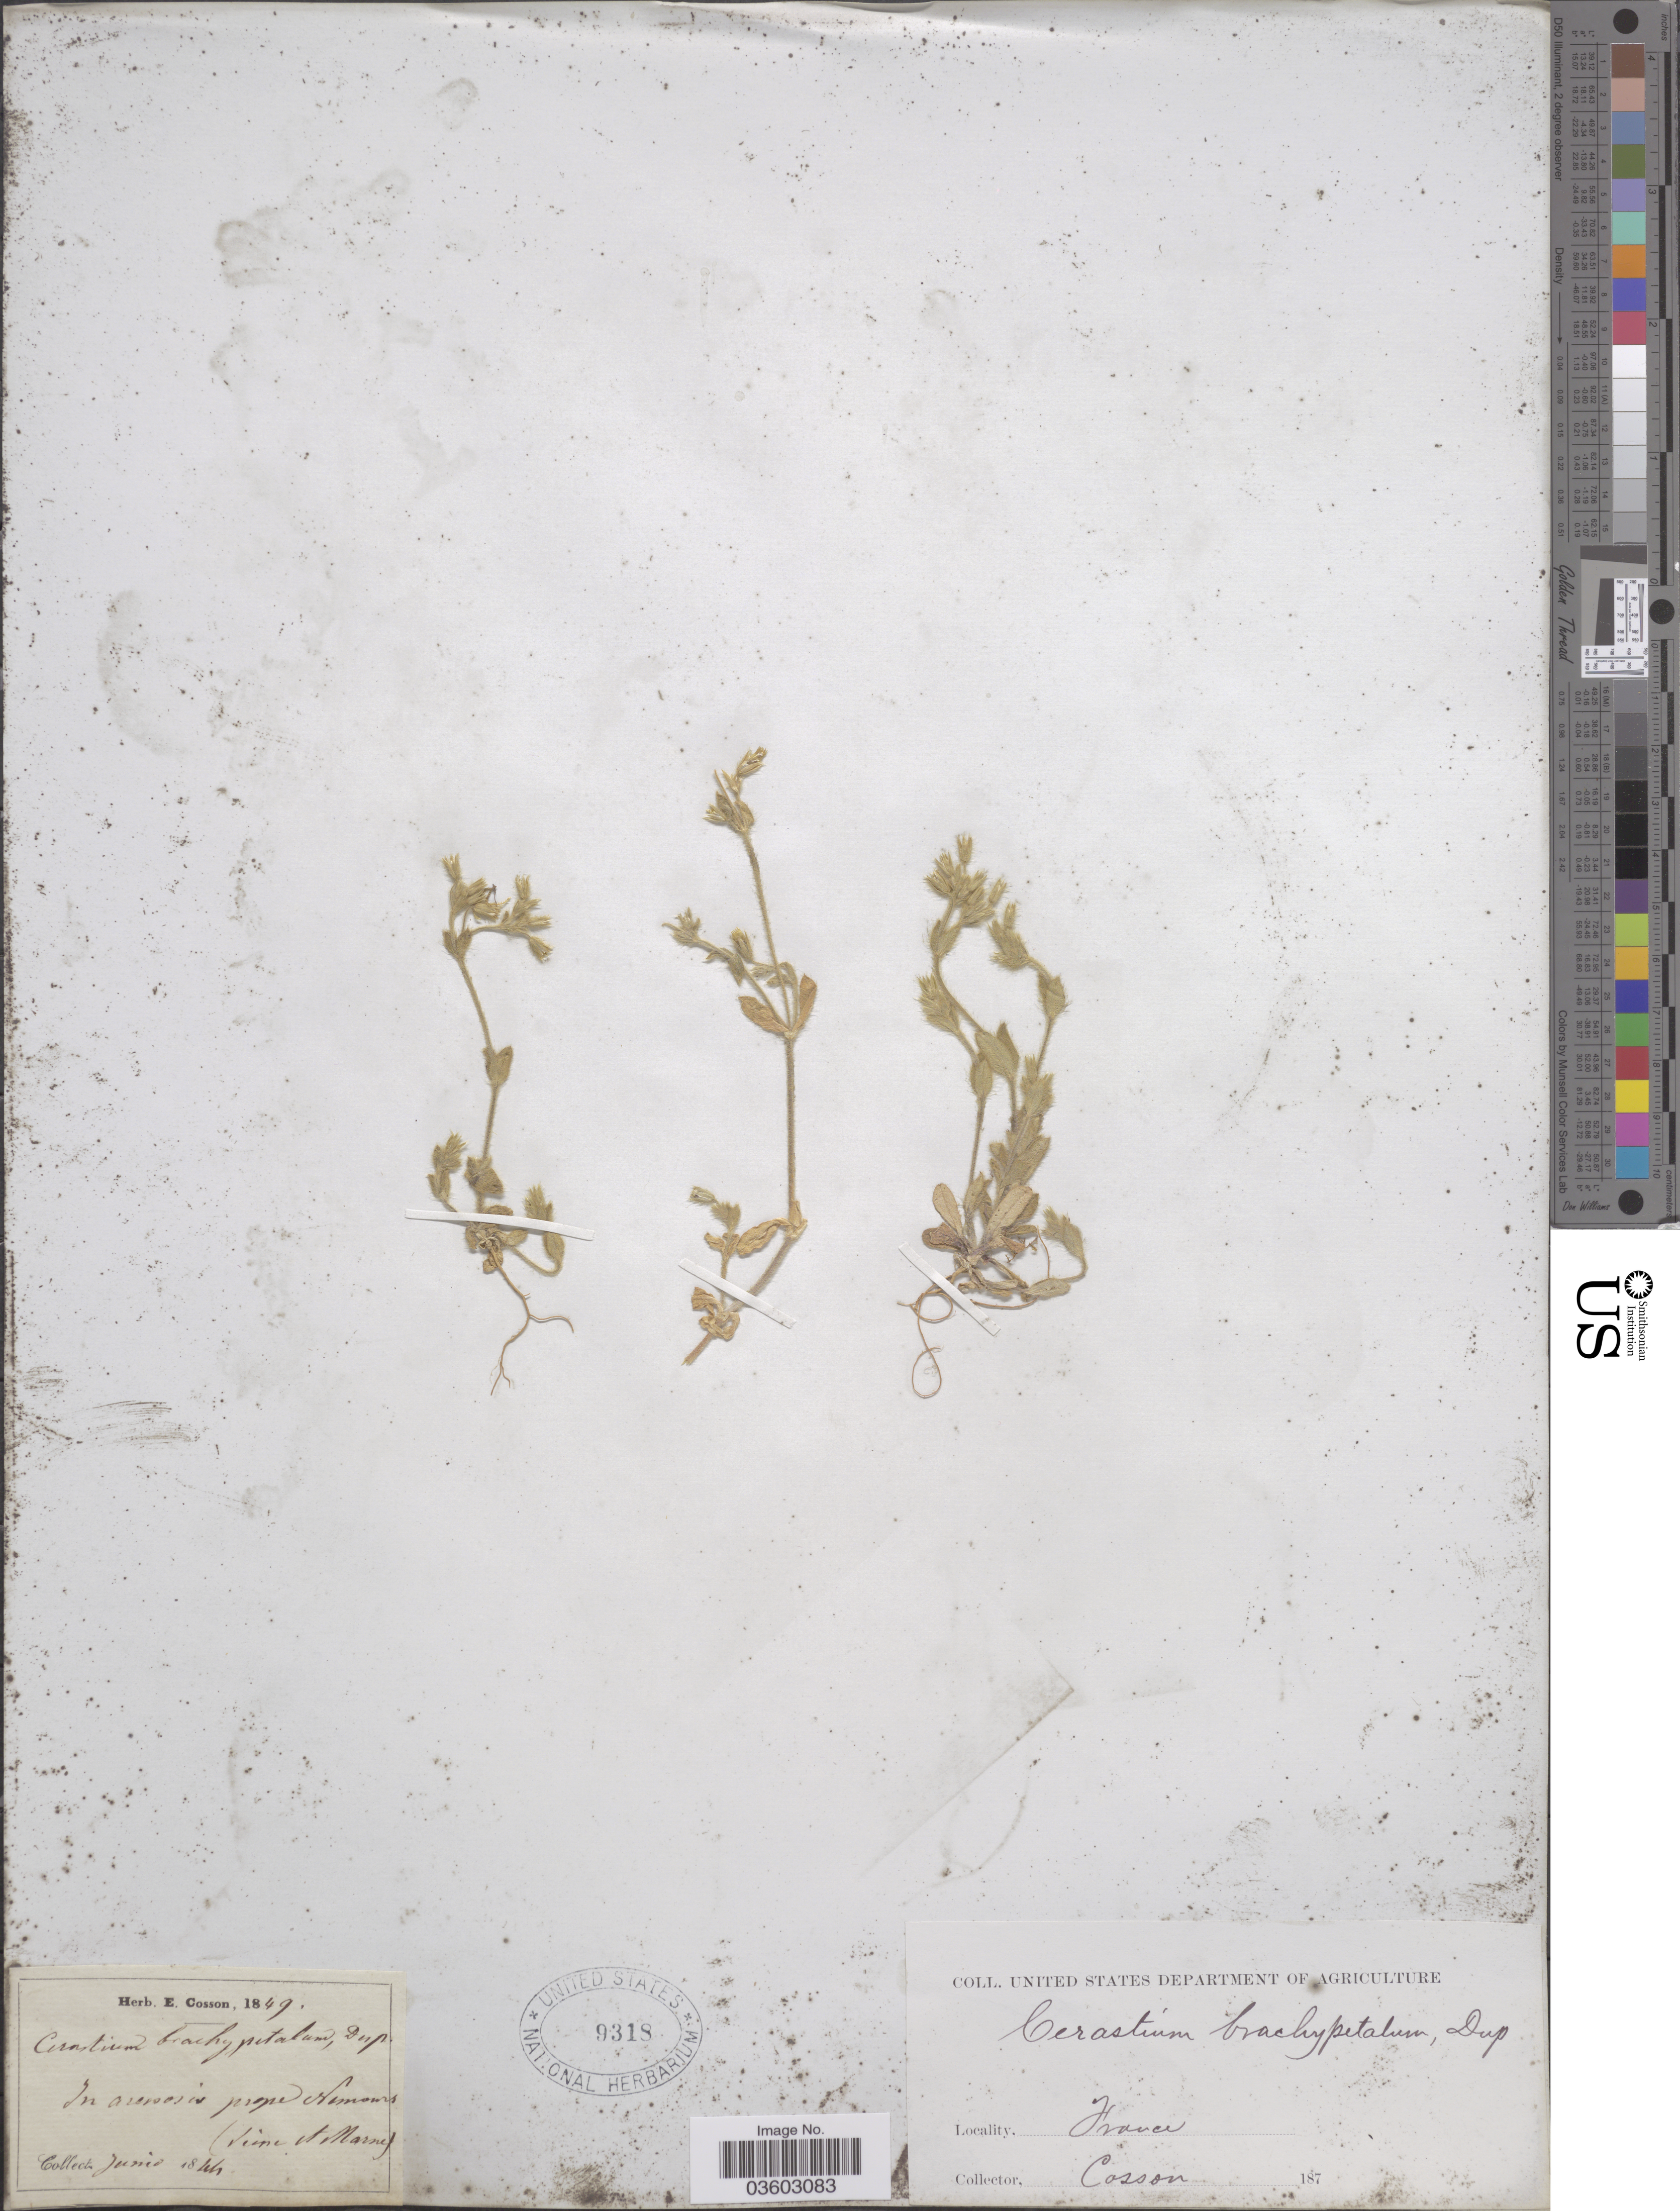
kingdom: Plantae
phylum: Tracheophyta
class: Magnoliopsida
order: Caryophyllales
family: Caryophyllaceae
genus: Cerastium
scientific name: Cerastium brachypetalum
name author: Pers.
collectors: E. Cosson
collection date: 1844-06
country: France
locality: In arenosis prope Nemours (Seine et Marne).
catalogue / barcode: US 9318